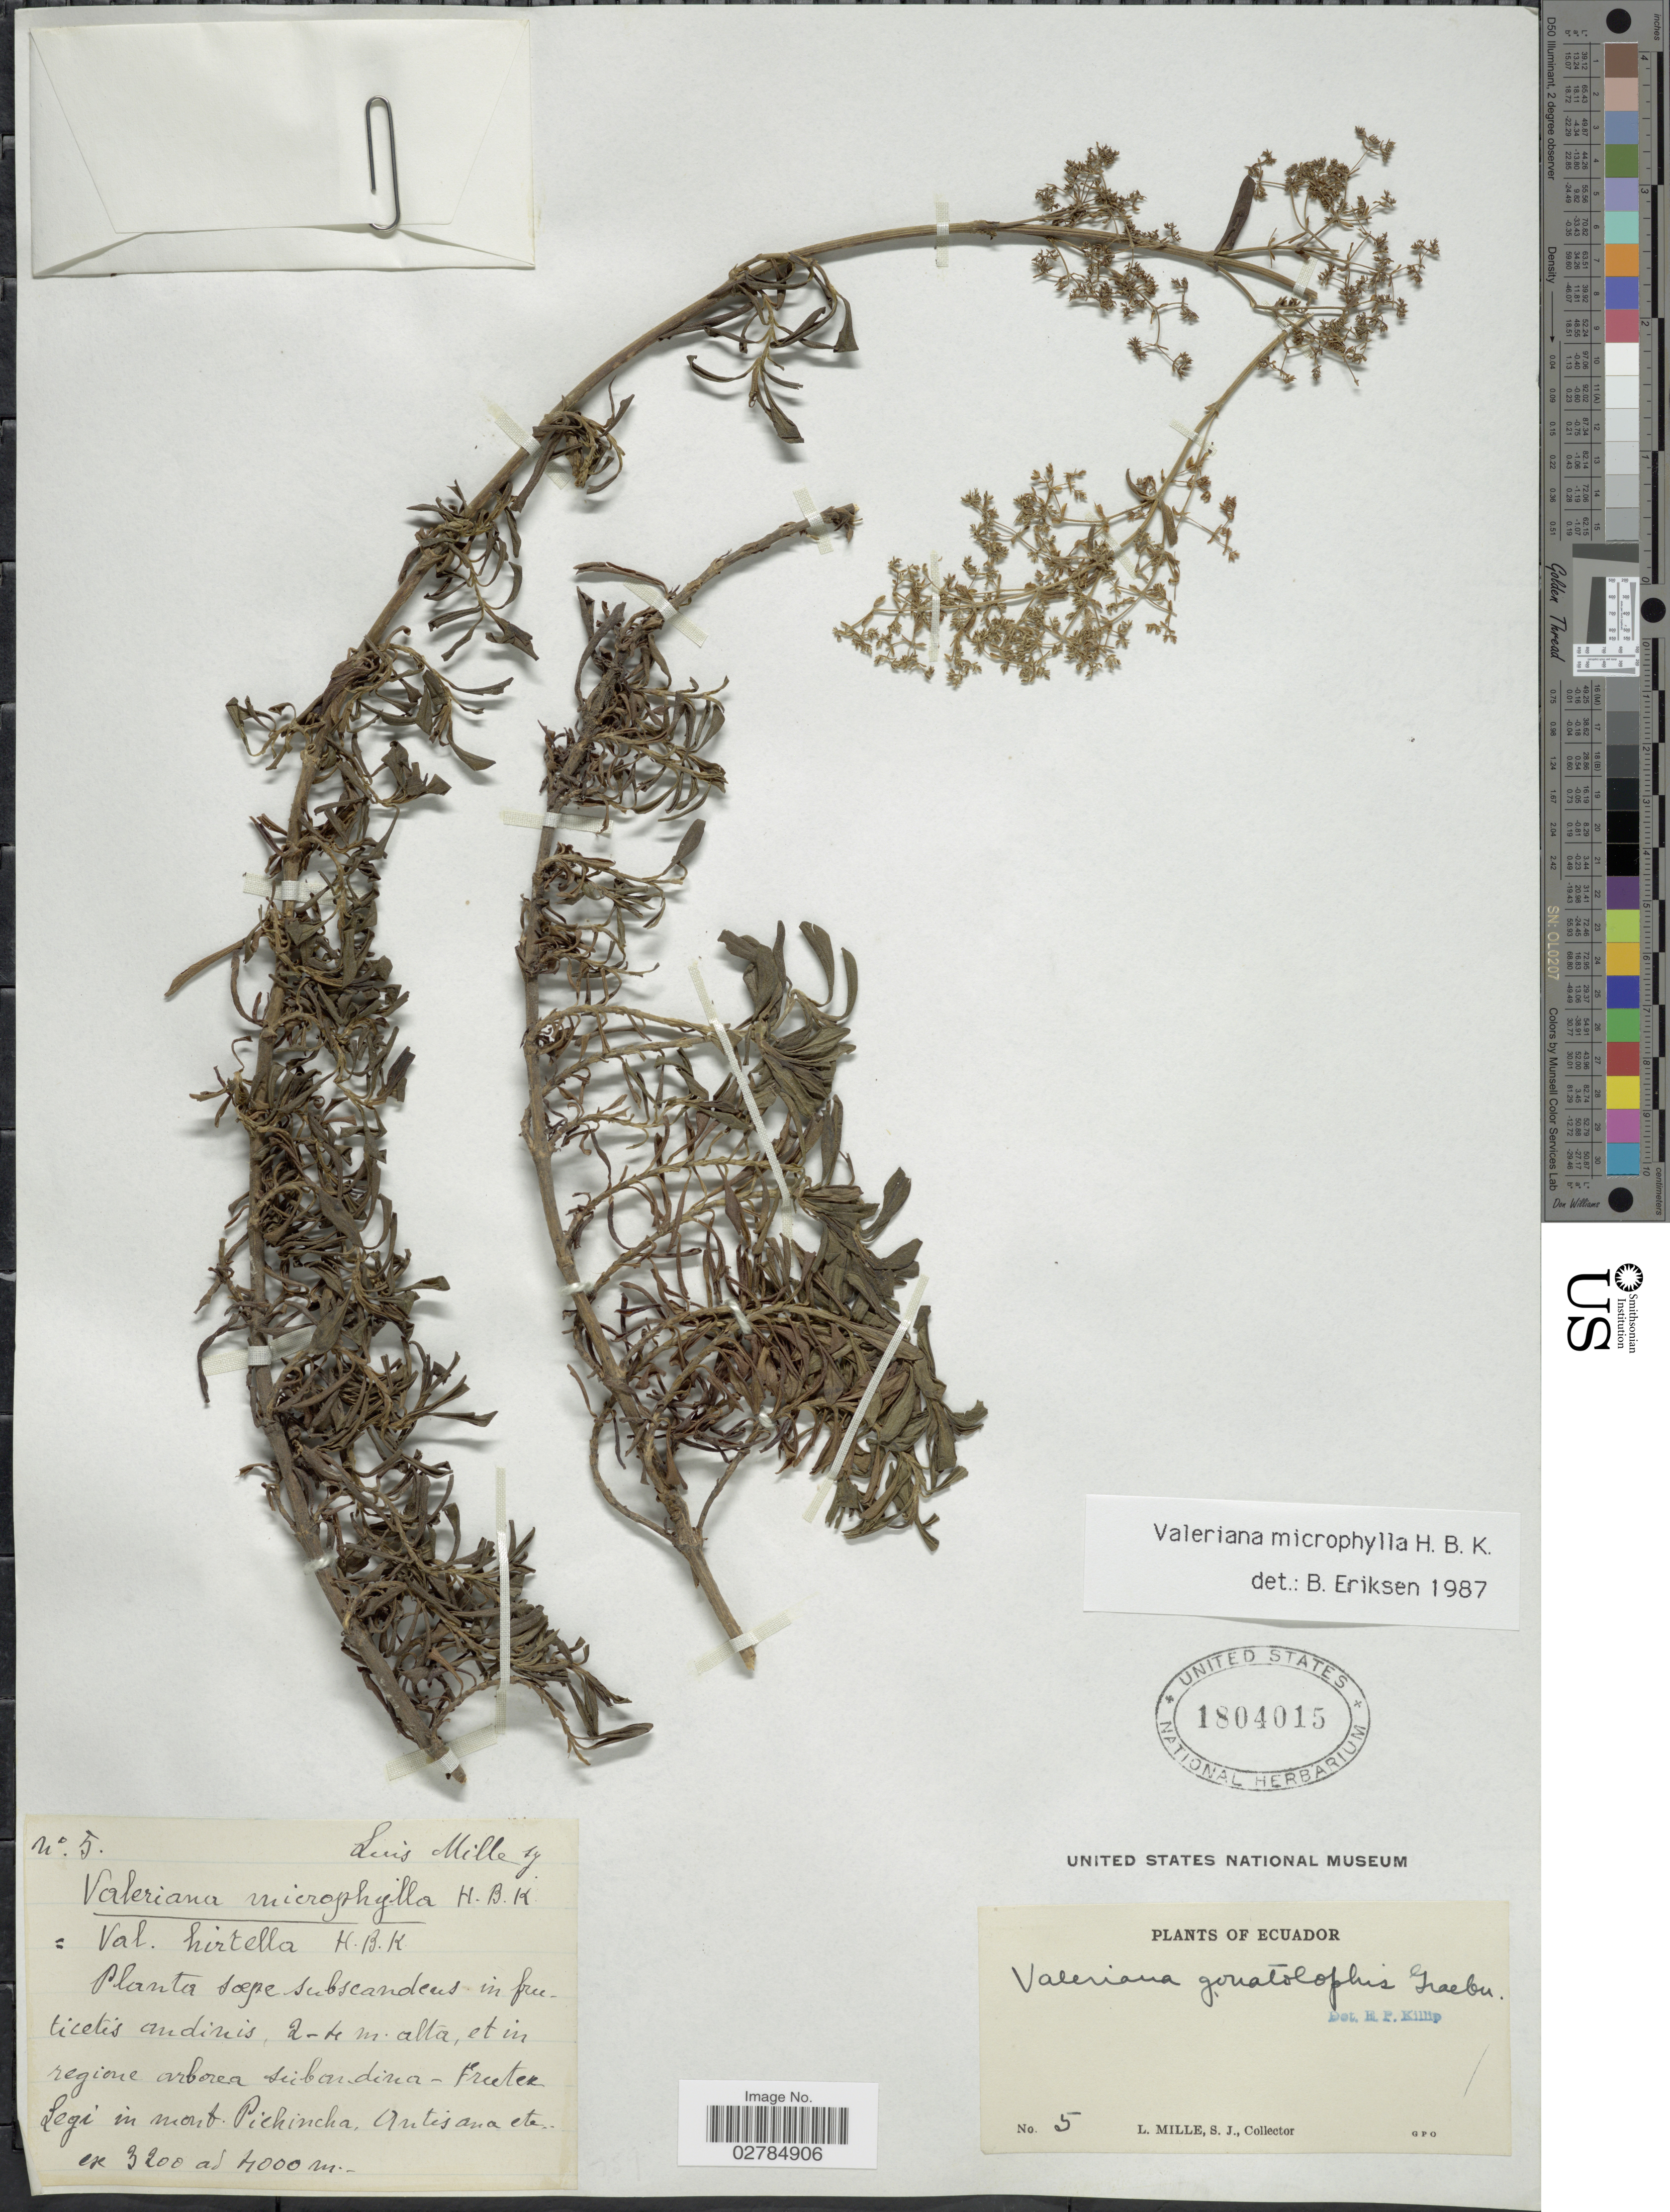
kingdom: Plantae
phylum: Tracheophyta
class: Magnoliopsida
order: Dipsacales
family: Caprifoliaceae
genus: Valeriana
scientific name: Valeriana microphylla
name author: Kunth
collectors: L. Mille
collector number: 5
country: Ecuador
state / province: Pichincha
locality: In mont. Pichincha, Antisana etc.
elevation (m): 3200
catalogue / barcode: US 1804015